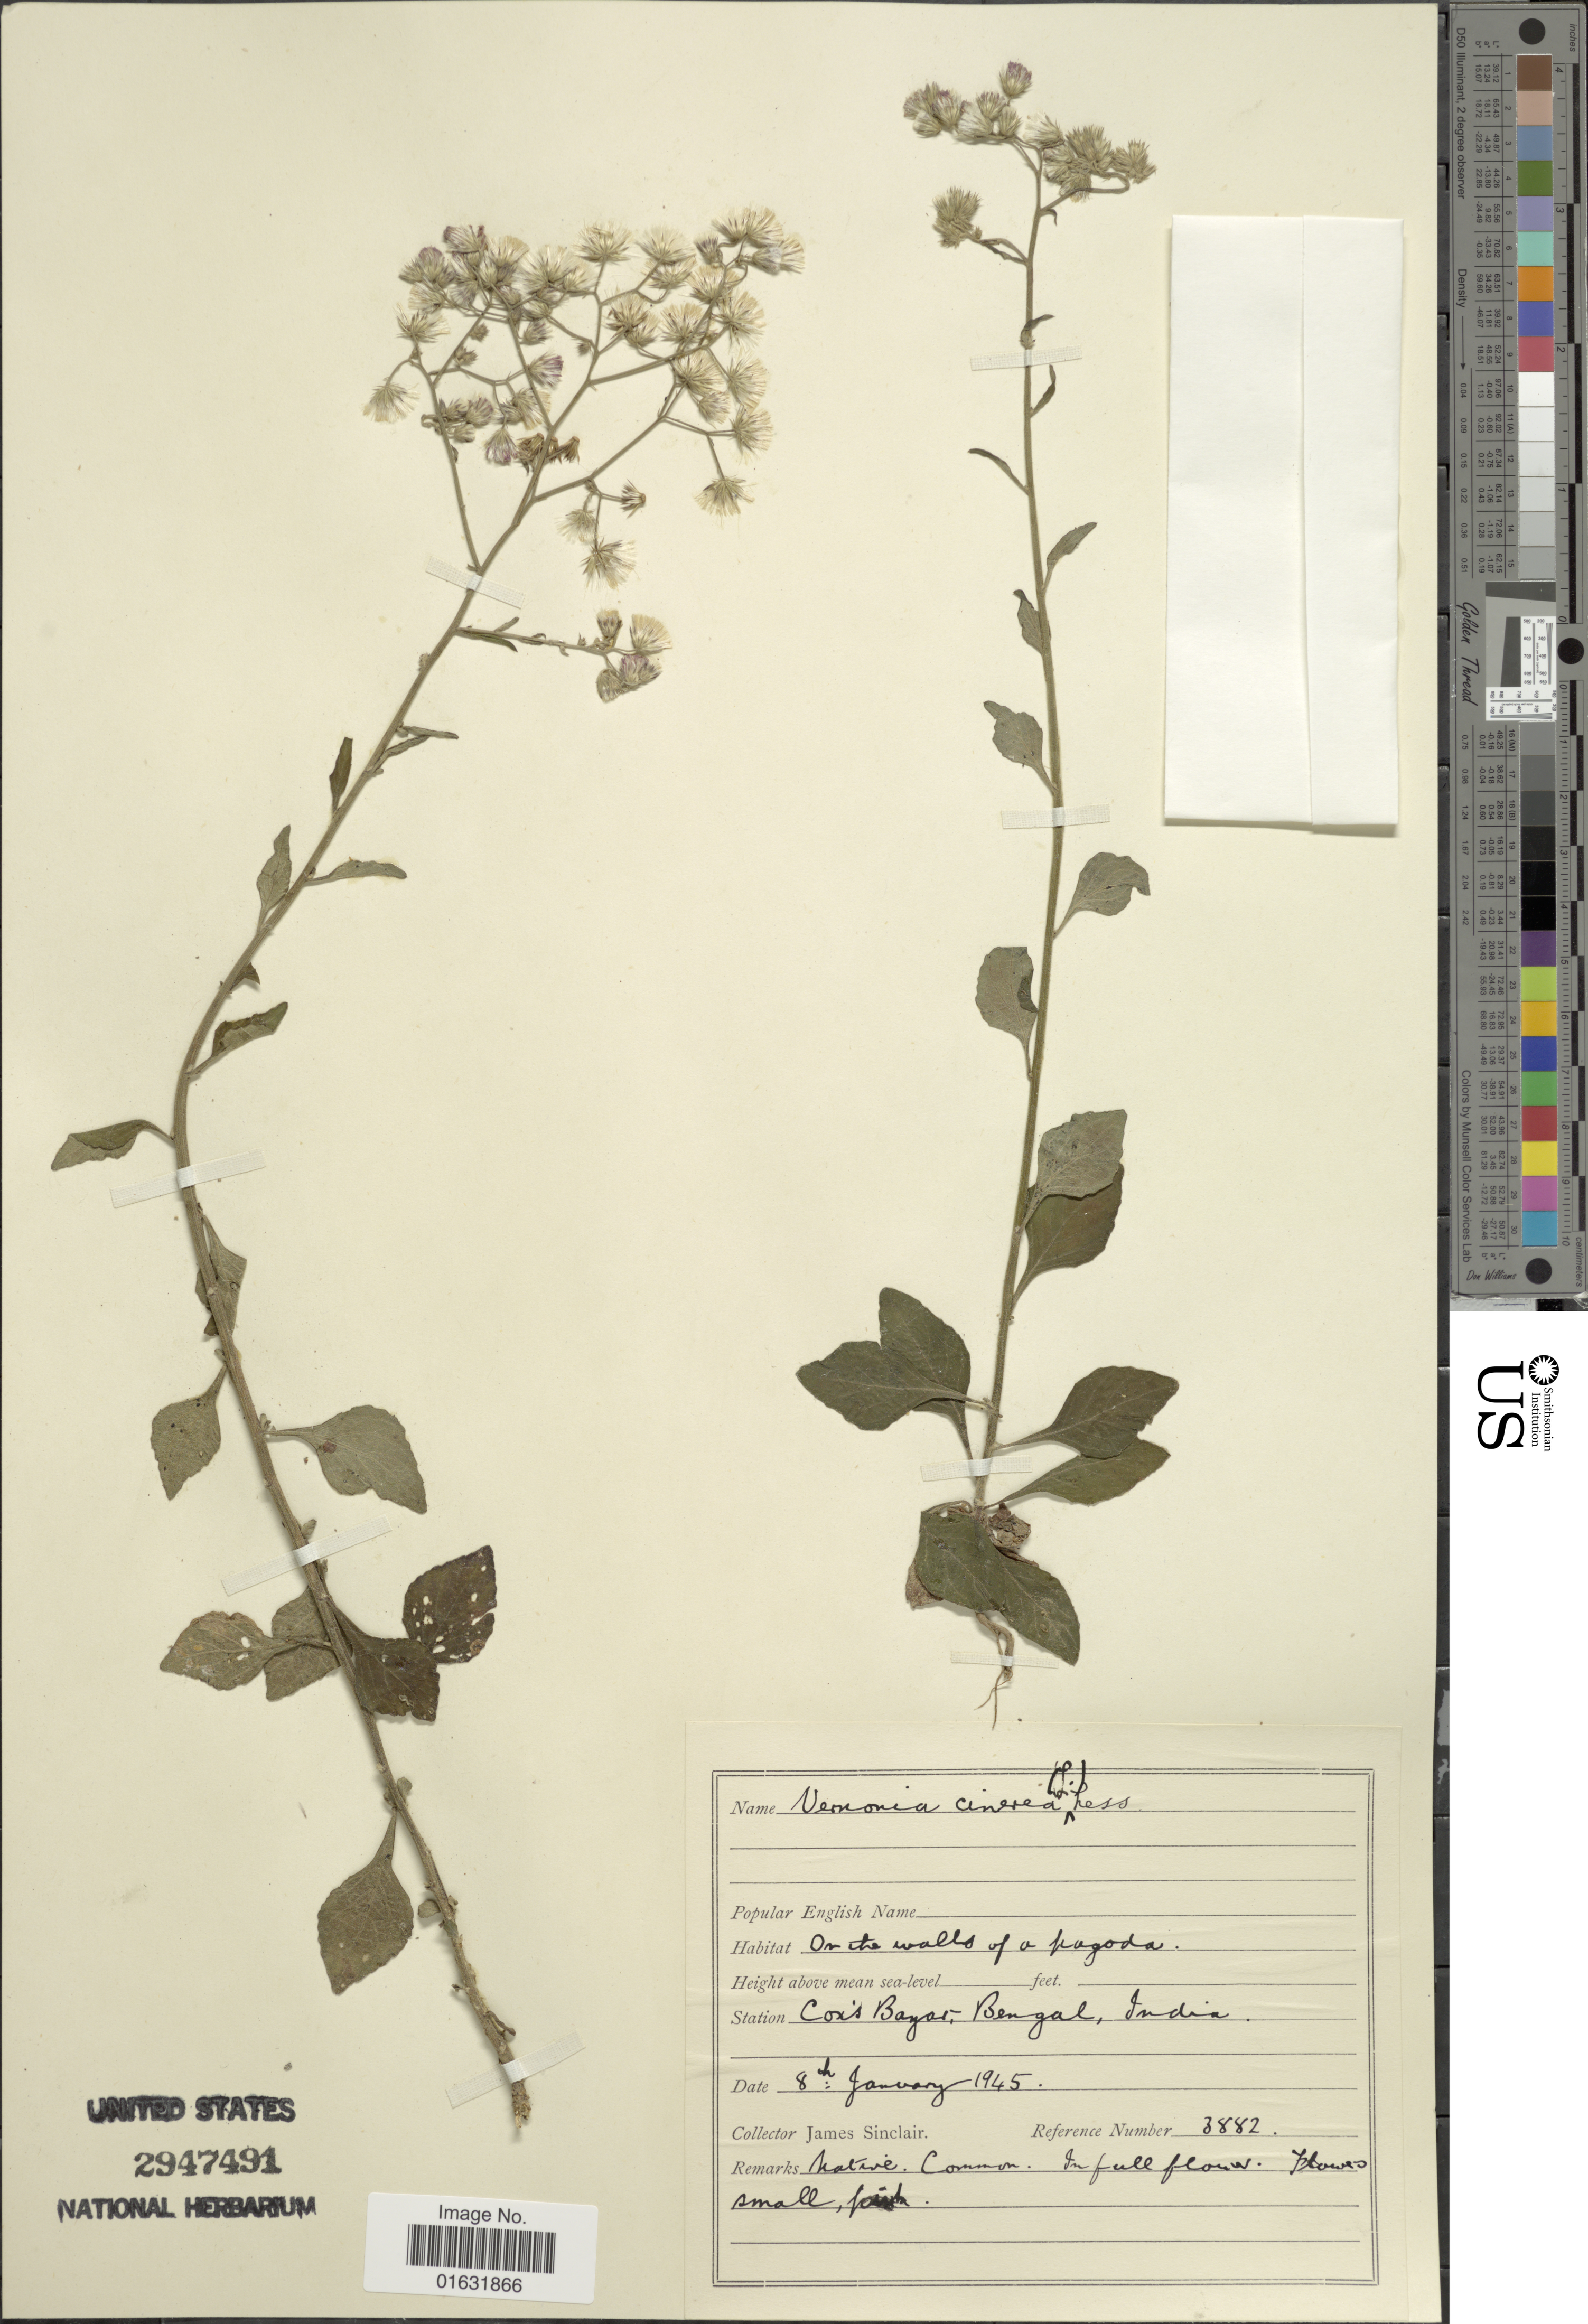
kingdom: Plantae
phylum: Tracheophyta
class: Magnoliopsida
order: Asterales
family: Asteraceae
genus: Cyanthillium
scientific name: Cyanthillium cinereum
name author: (L.) H. Rob.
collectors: J. Sinclair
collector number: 3882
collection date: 1945-01-08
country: Bangladesh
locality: Coxs Bazar, Bengal, India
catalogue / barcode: US 2947491